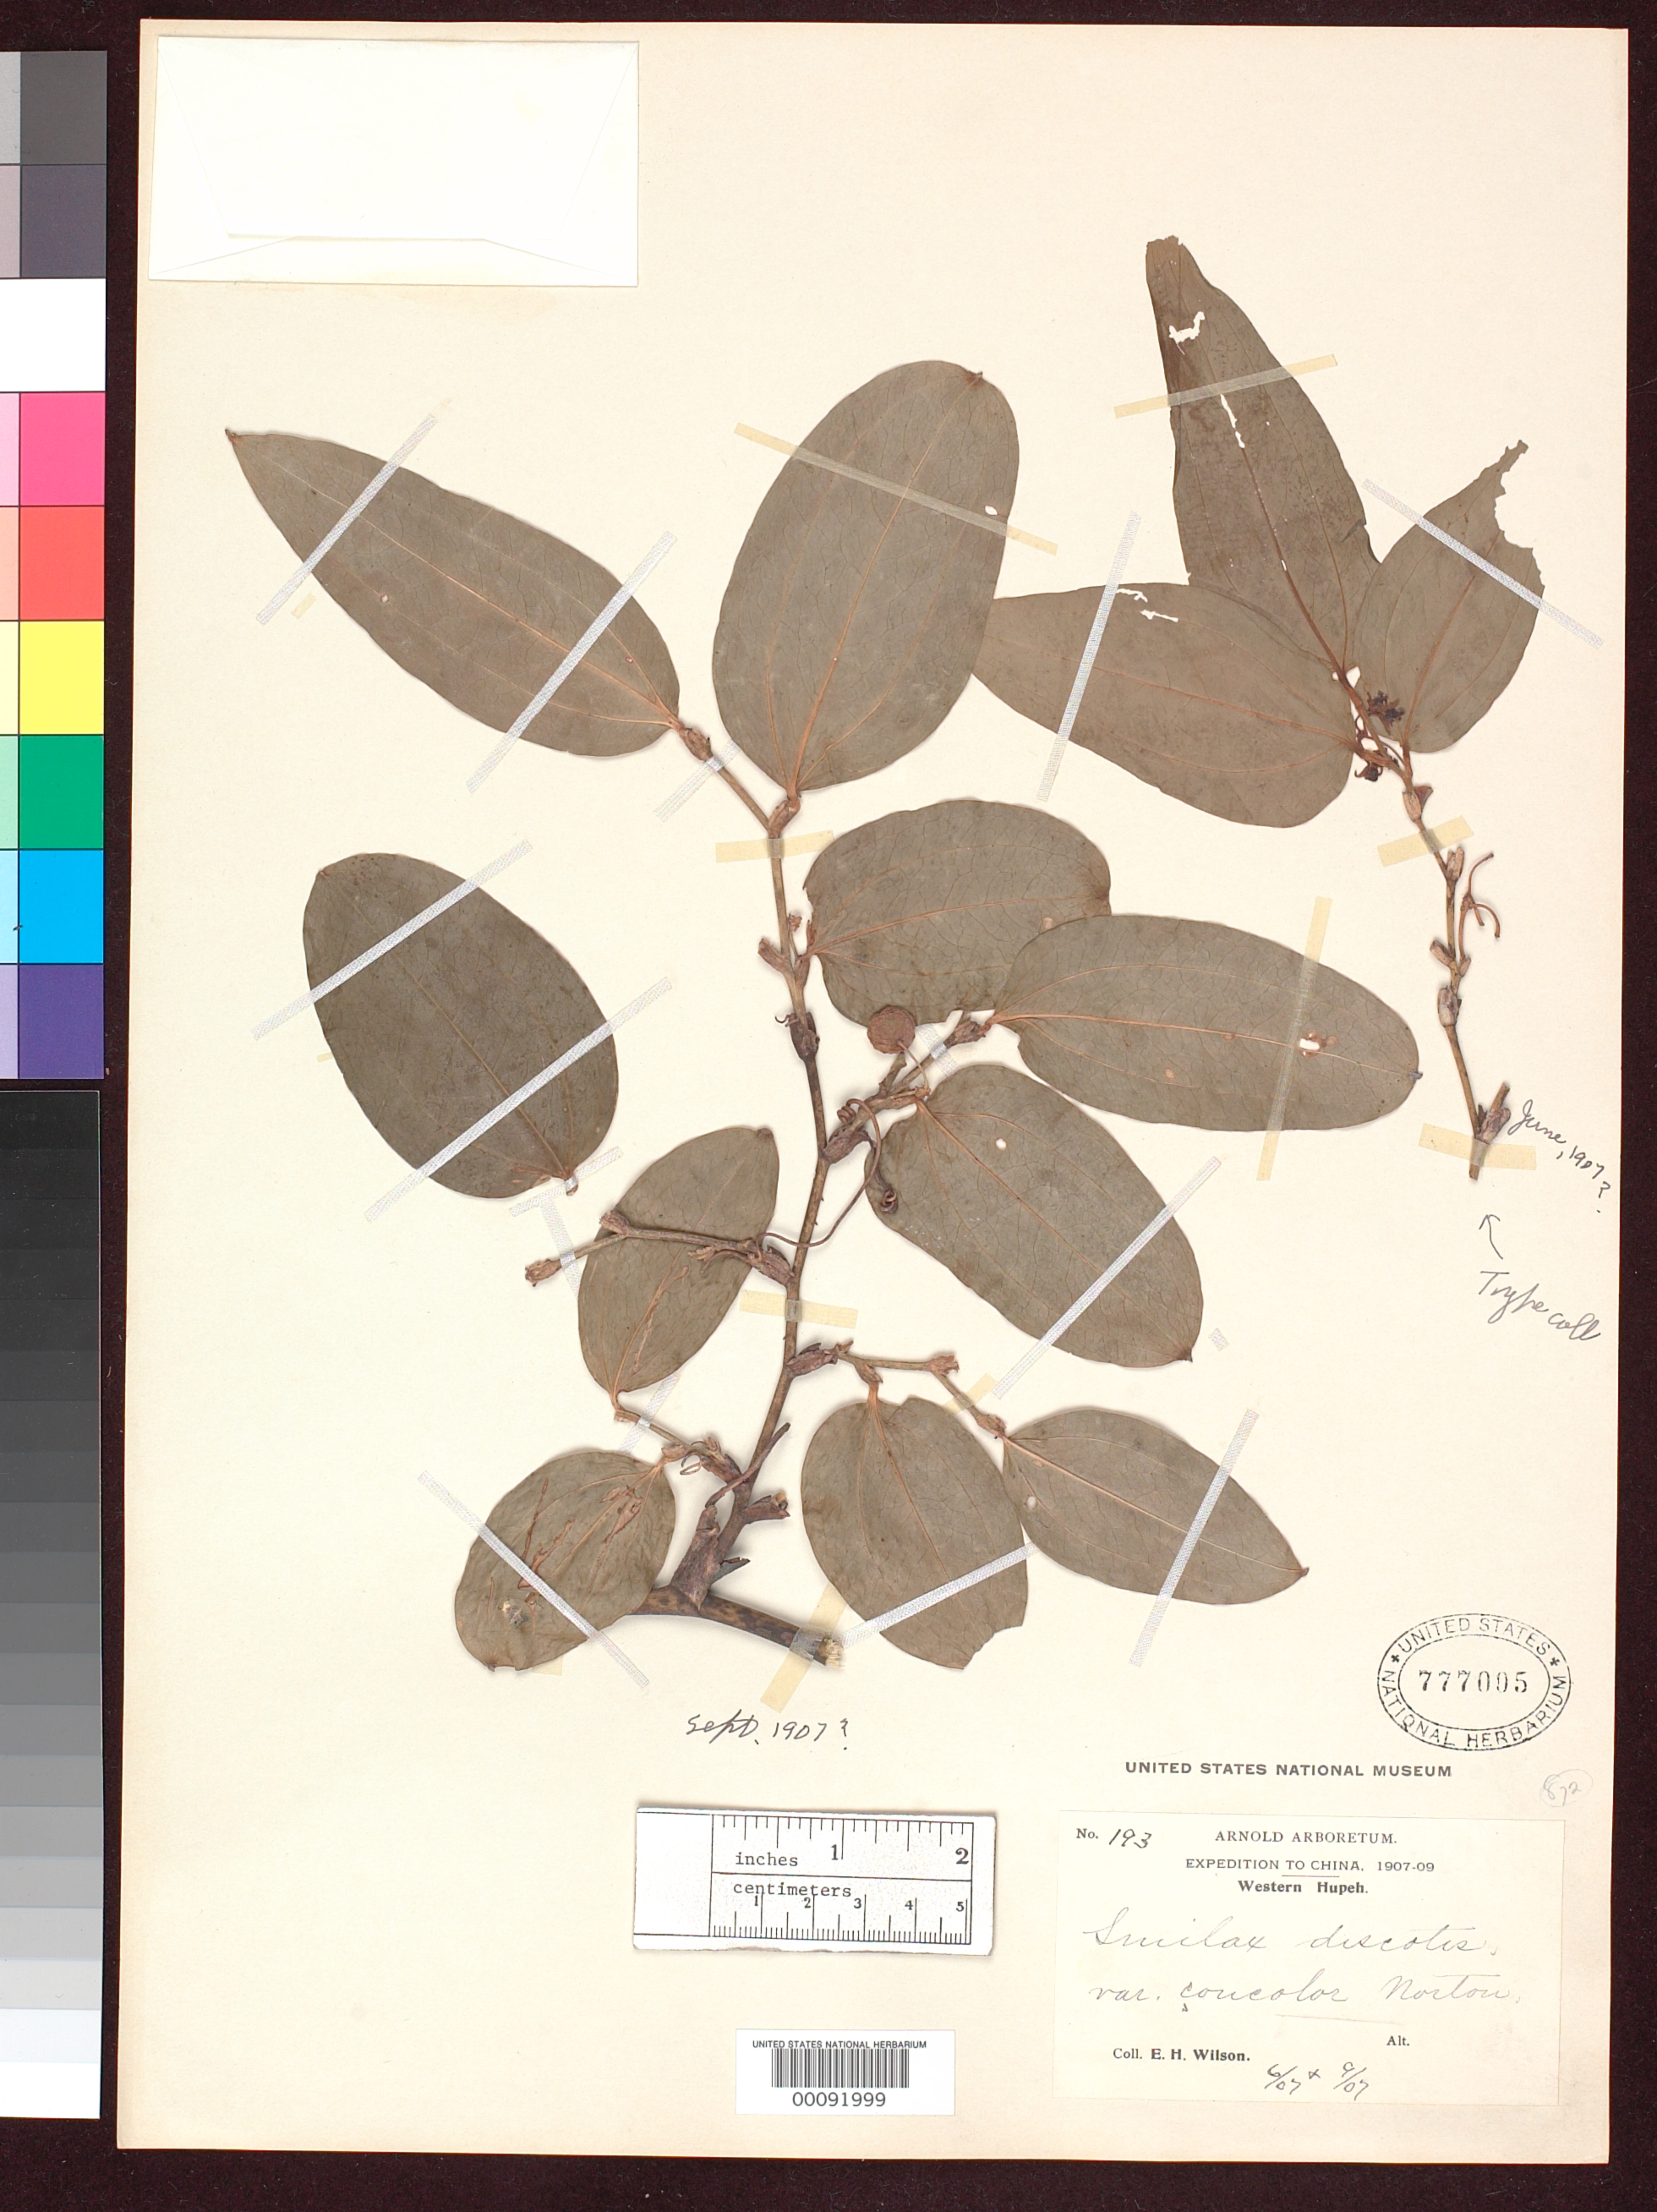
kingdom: Plantae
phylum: Tracheophyta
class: Liliopsida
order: Liliales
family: Smilacaceae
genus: Smilax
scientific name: Smilax discotis var. concolor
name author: Norton in Sarg.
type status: Isotype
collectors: E. H. Wilson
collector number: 193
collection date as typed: Jun 1907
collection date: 1907-06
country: China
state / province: Hubei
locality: Hsing-Shan Hsien.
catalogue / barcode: US 777005